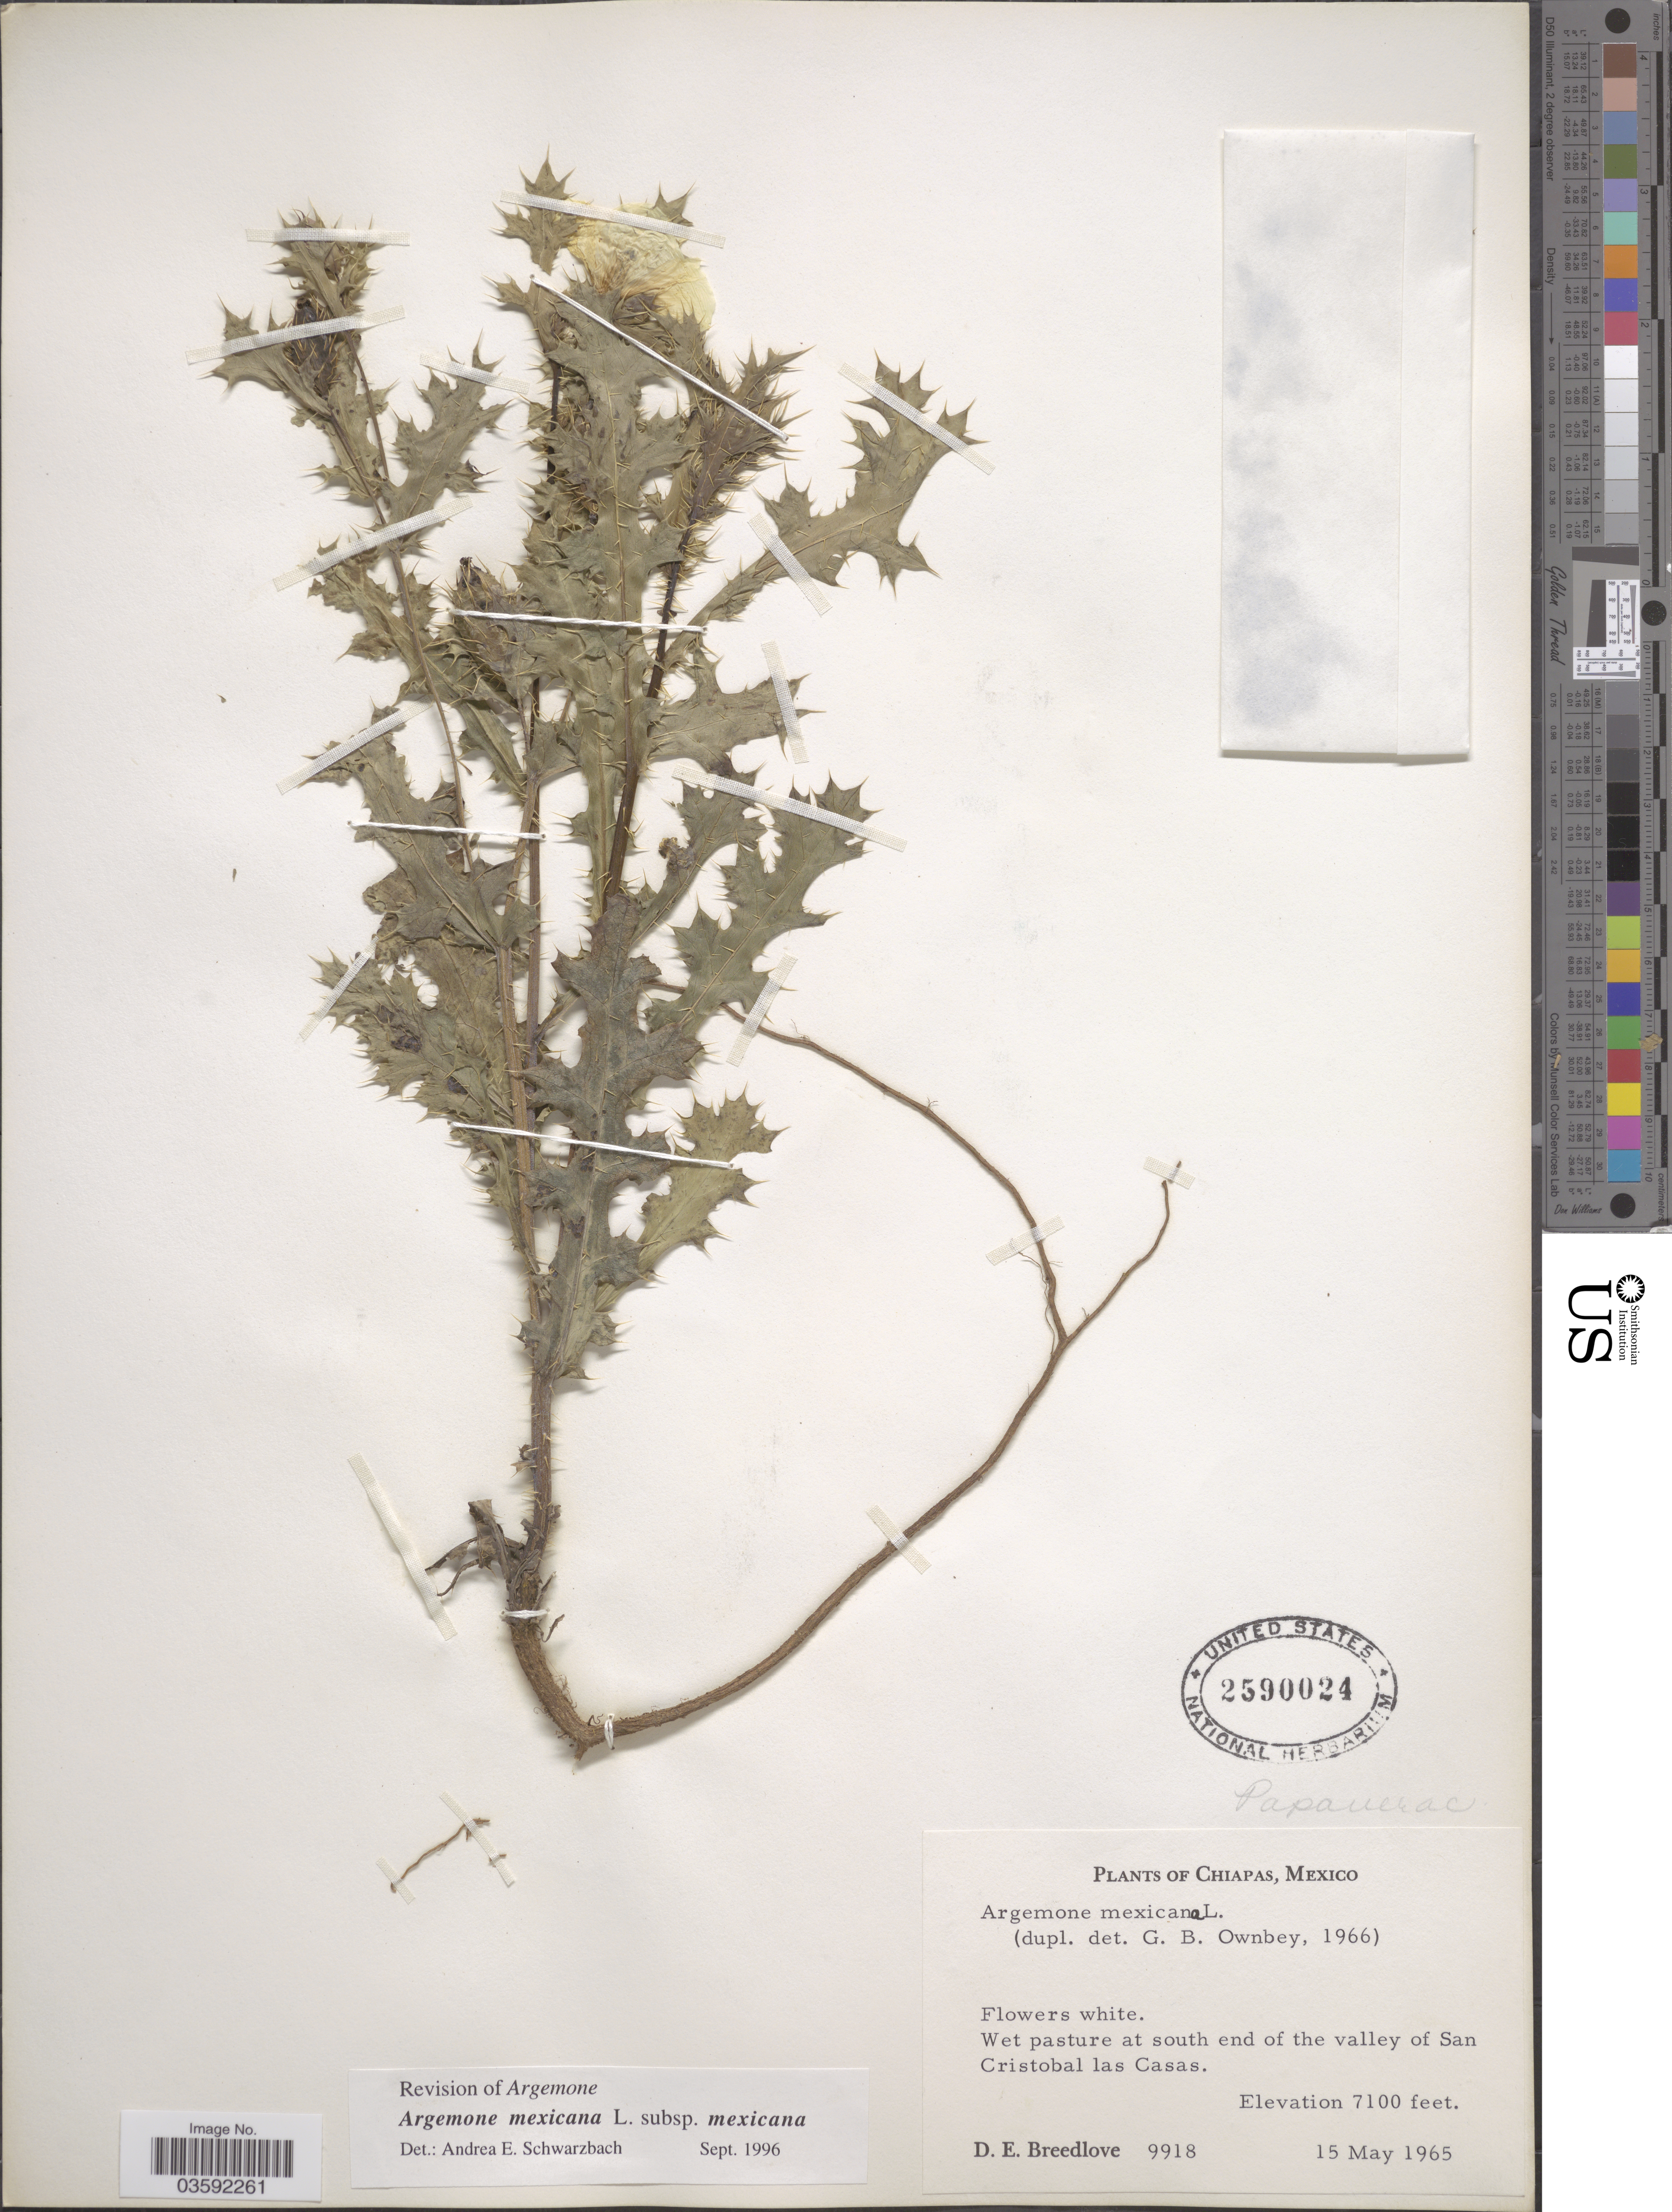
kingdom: Plantae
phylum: Tracheophyta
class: Magnoliopsida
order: Ranunculales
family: Papaveraceae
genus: Argemone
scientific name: Argemone mexicana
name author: L.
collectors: D. E. Breedlove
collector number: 9918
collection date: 1965-05-15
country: Mexico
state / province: Chiapas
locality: Wet pasture at south end of the valley of San Cristobal las Casas.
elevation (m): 2164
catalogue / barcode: US 2590024